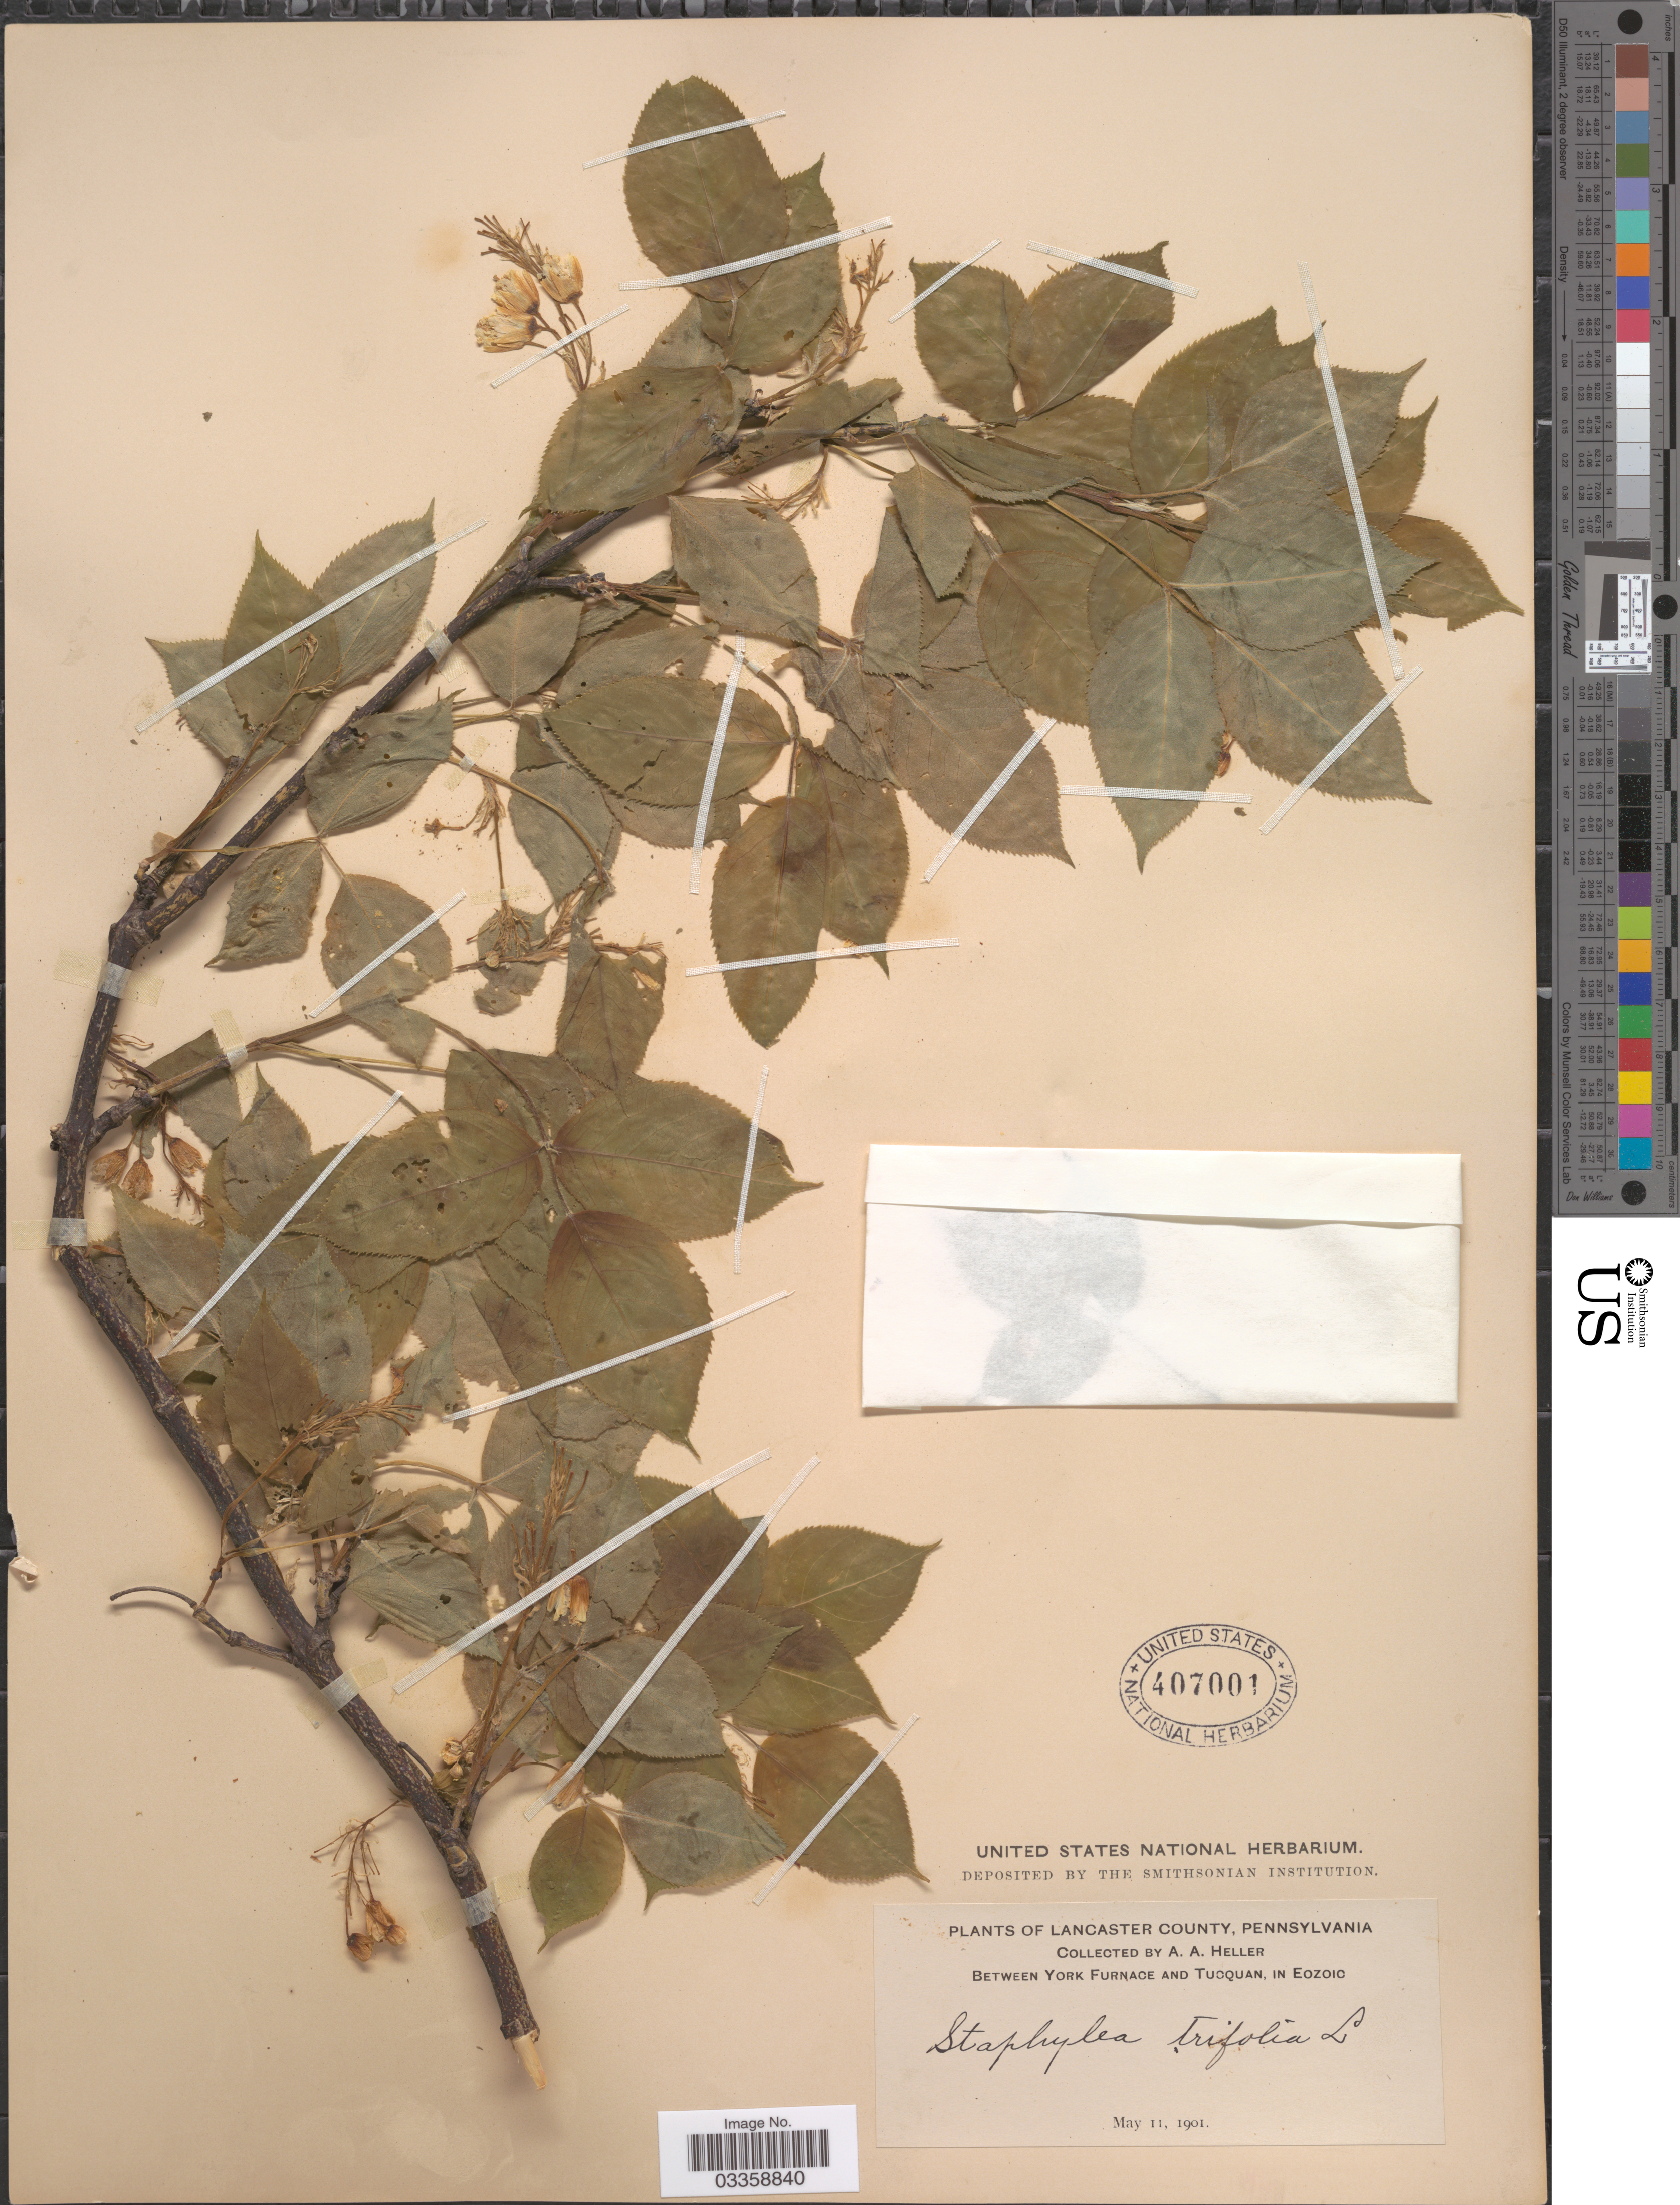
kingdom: Plantae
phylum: Tracheophyta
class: Magnoliopsida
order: Crossosomatales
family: Staphyleaceae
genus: Staphylea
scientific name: Staphylea trifolia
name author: L.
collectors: A. A. Heller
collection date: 1901-05-11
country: United States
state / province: Pennsylvania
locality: Lancaster County. Between York Furnace and Tuoquan, in Eozoic.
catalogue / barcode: US 407001